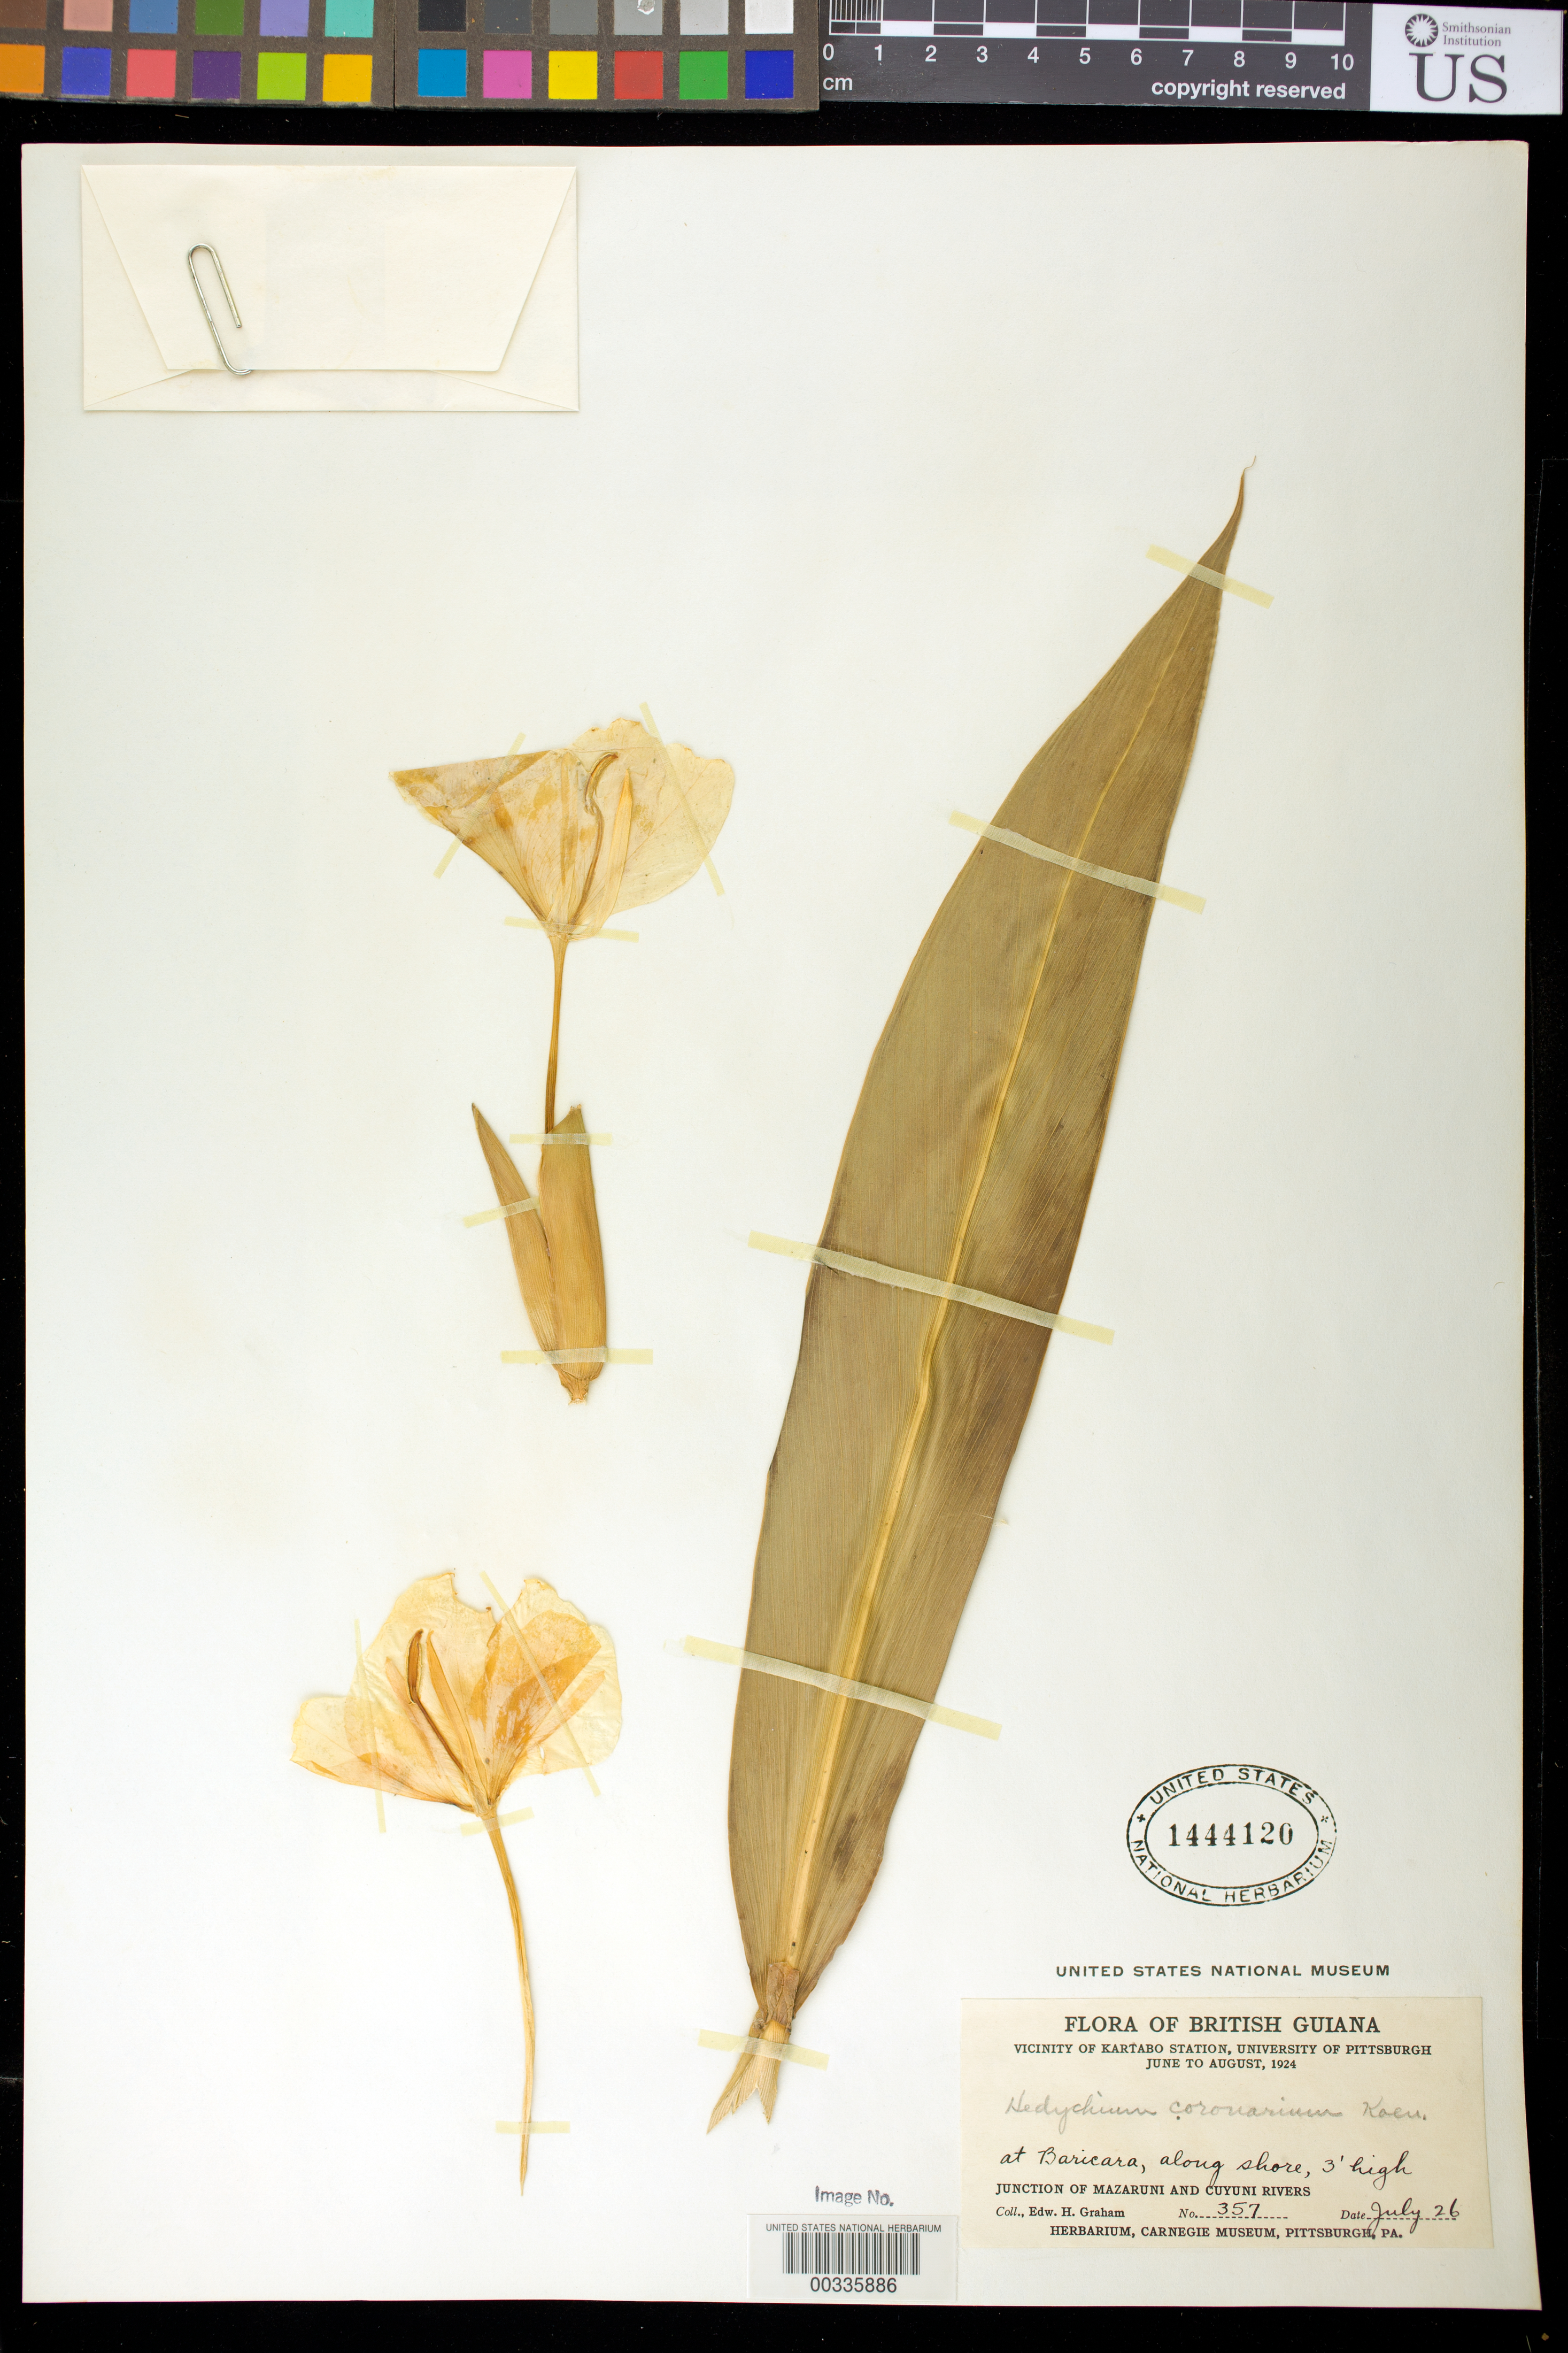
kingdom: Plantae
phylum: Tracheophyta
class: Liliopsida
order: Zingiberales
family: Zingiberaceae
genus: Hedychium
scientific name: Hedychium coronarium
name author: J. Koenig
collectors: E. H. Graham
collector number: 357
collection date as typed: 26 Jul 1924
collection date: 1924-07-26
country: Guyana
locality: Vicinity of kartabo station, junction of mazaruni and cuyuni rivers, at baricara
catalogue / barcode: US 1444120